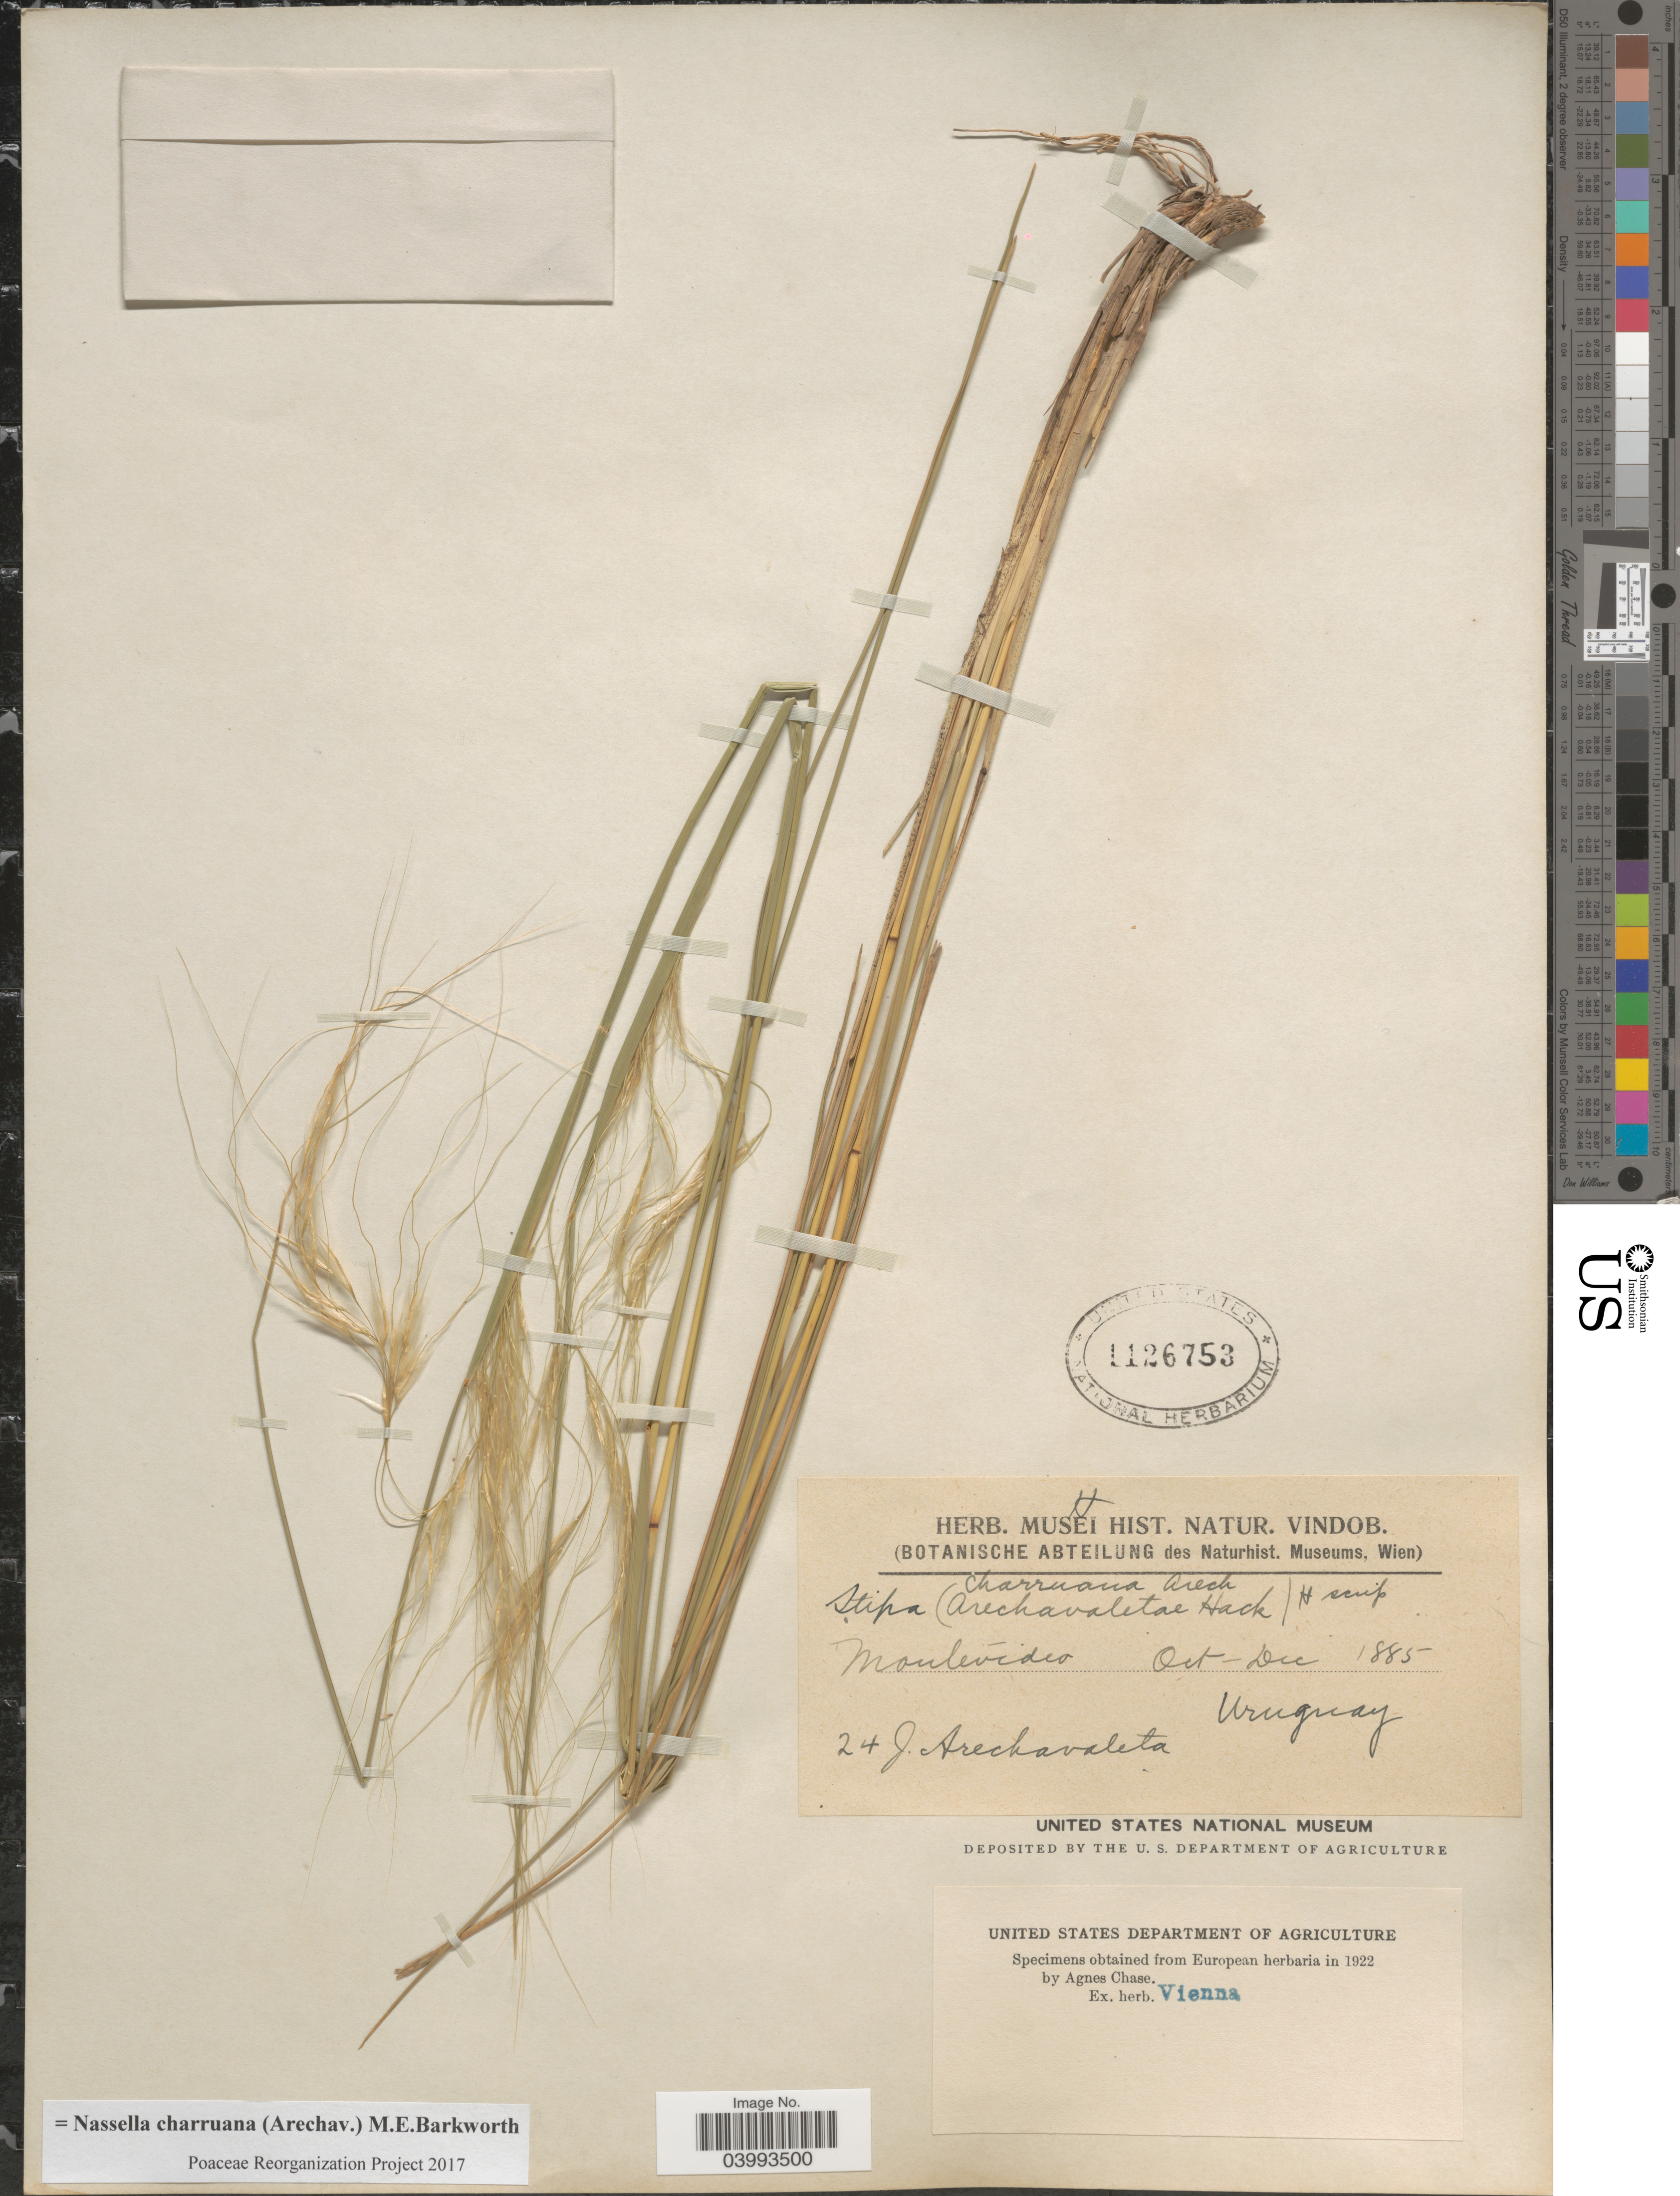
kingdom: Plantae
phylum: Tracheophyta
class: Liliopsida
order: Poales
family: Poaceae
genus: Nassella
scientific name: Nassella charruana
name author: (Arechav.) Barkworth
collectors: J. Arechavaleta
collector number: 24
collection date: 1885-10/1885-12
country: Uruguay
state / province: Montevideo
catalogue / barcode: US 1126753